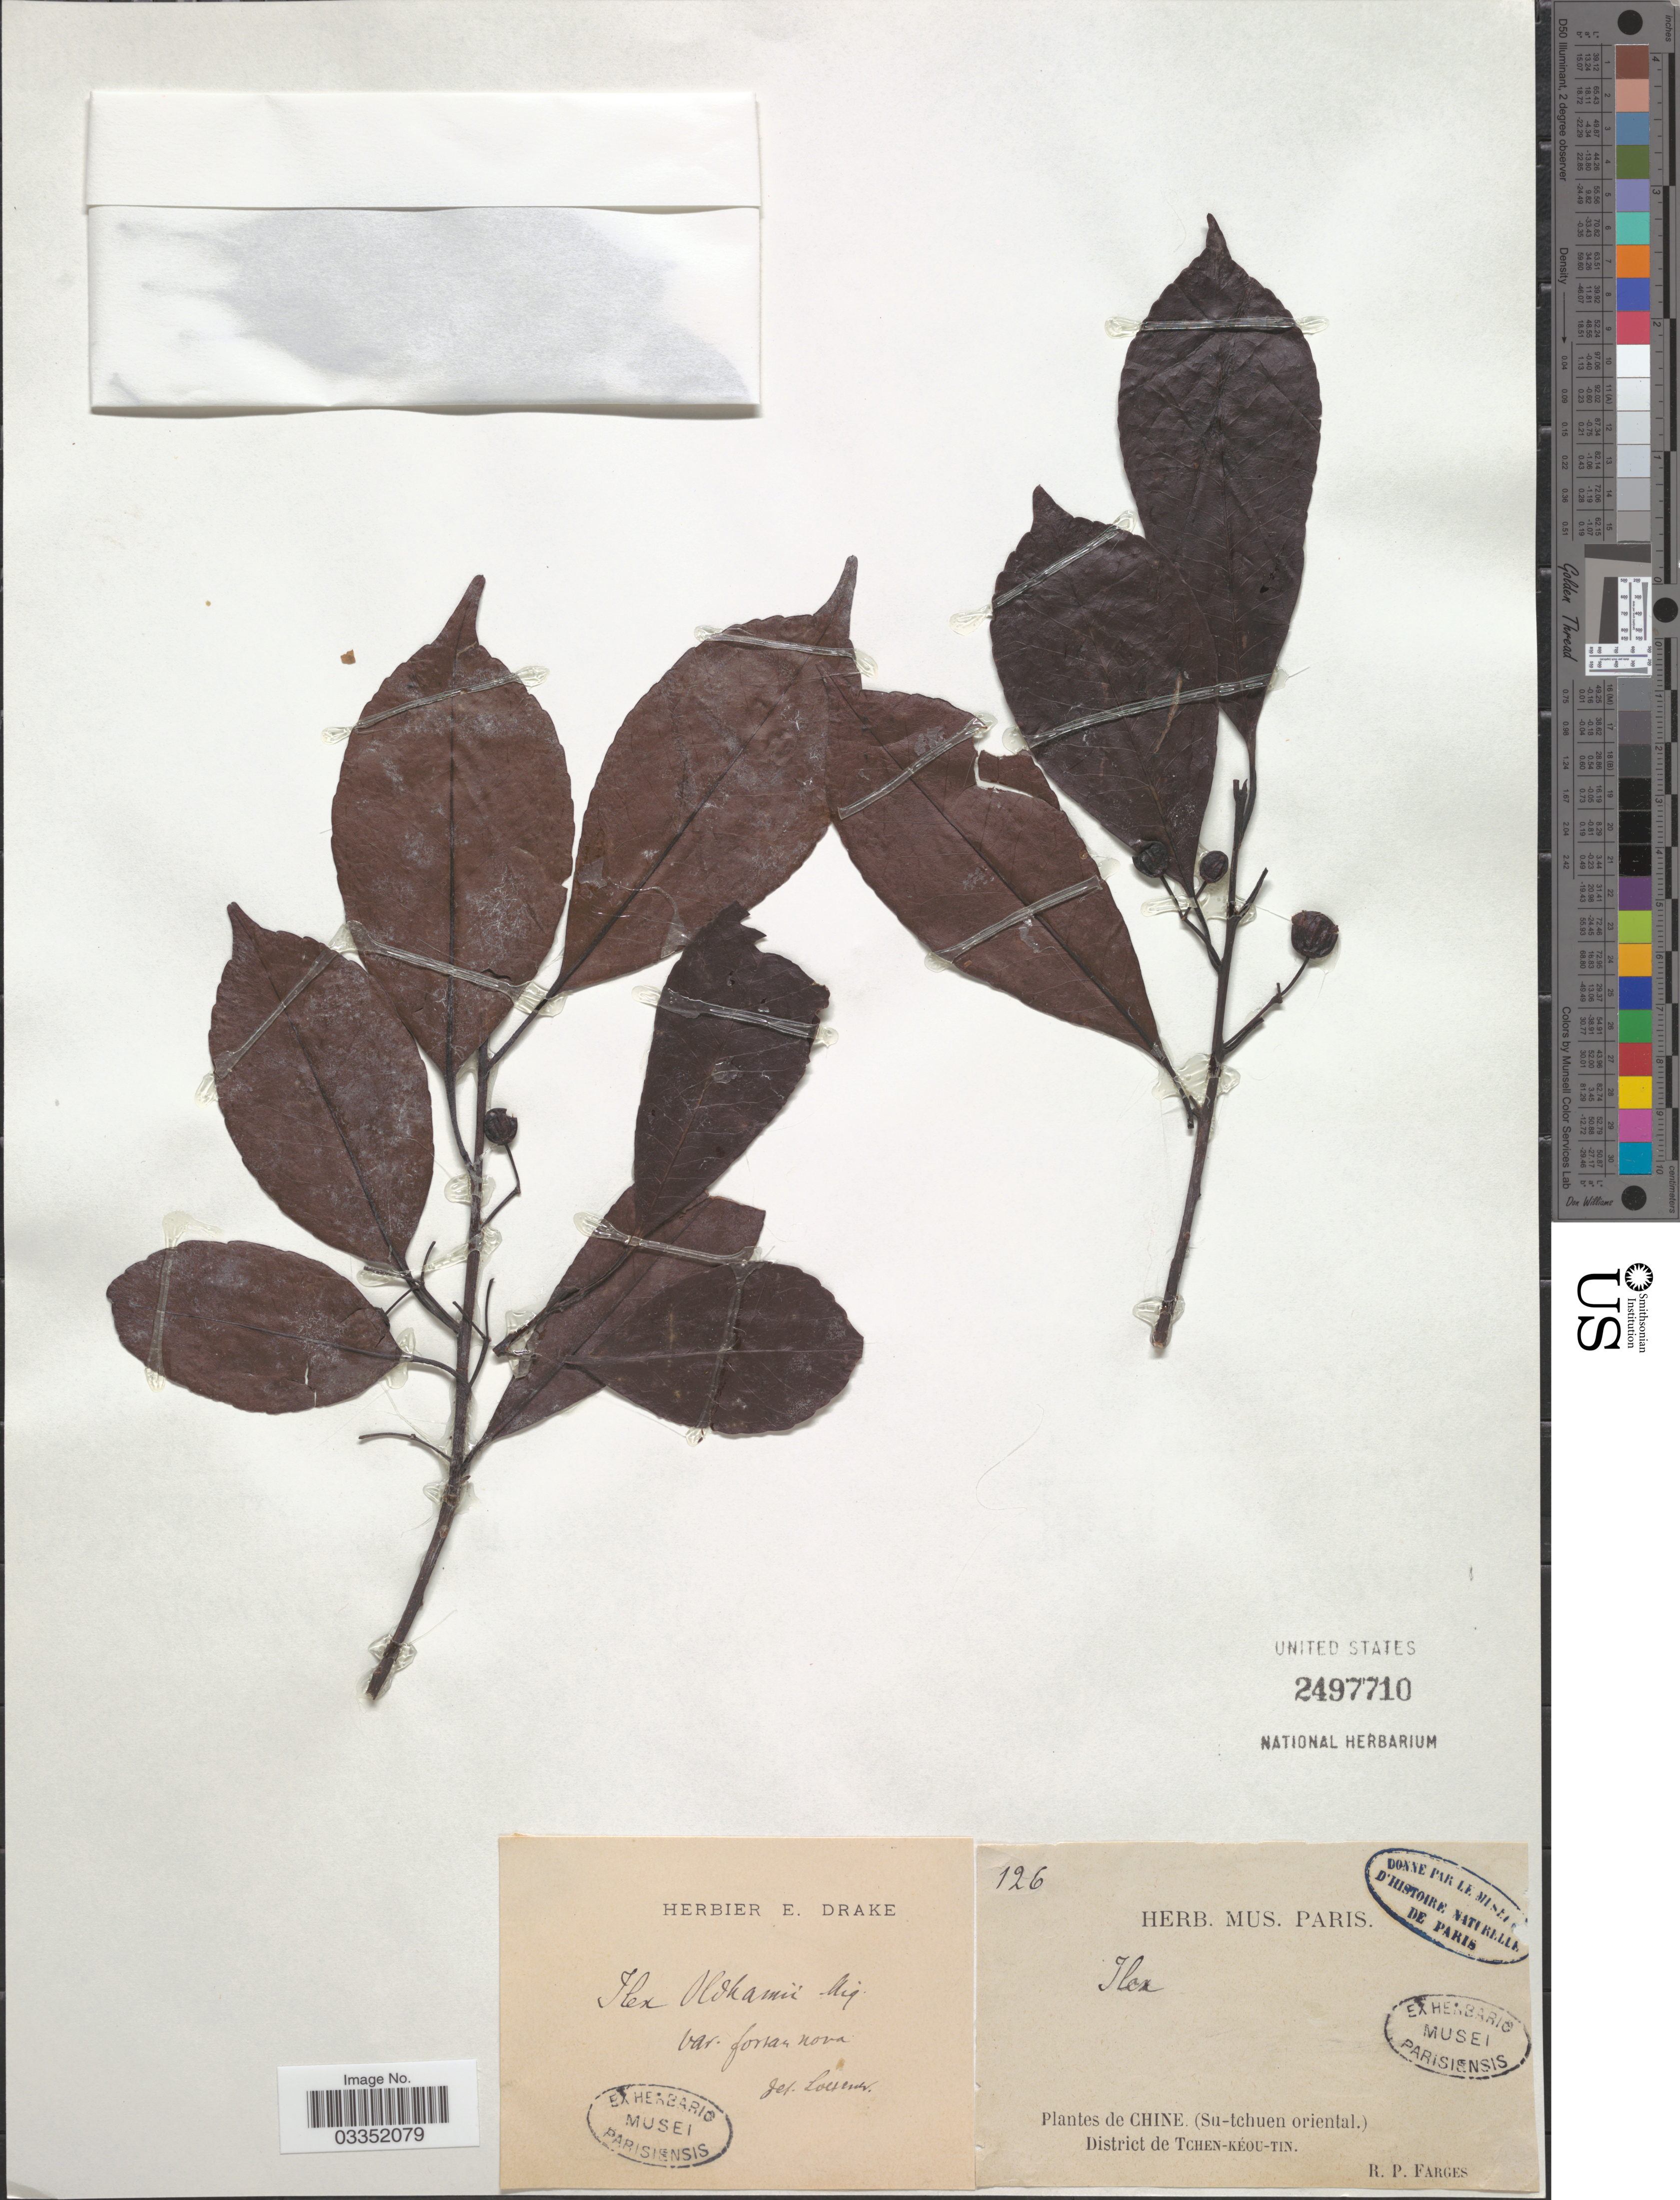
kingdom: Plantae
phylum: Tracheophyta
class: Magnoliopsida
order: Aquifoliales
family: Aquifoliaceae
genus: Ilex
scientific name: Ilex oldhamii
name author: Miq.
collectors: R. Farges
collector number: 126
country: China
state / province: Sichuan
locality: (Su-tchuen oriental). District de Tchen-Kéou-Tin.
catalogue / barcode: US 2497710